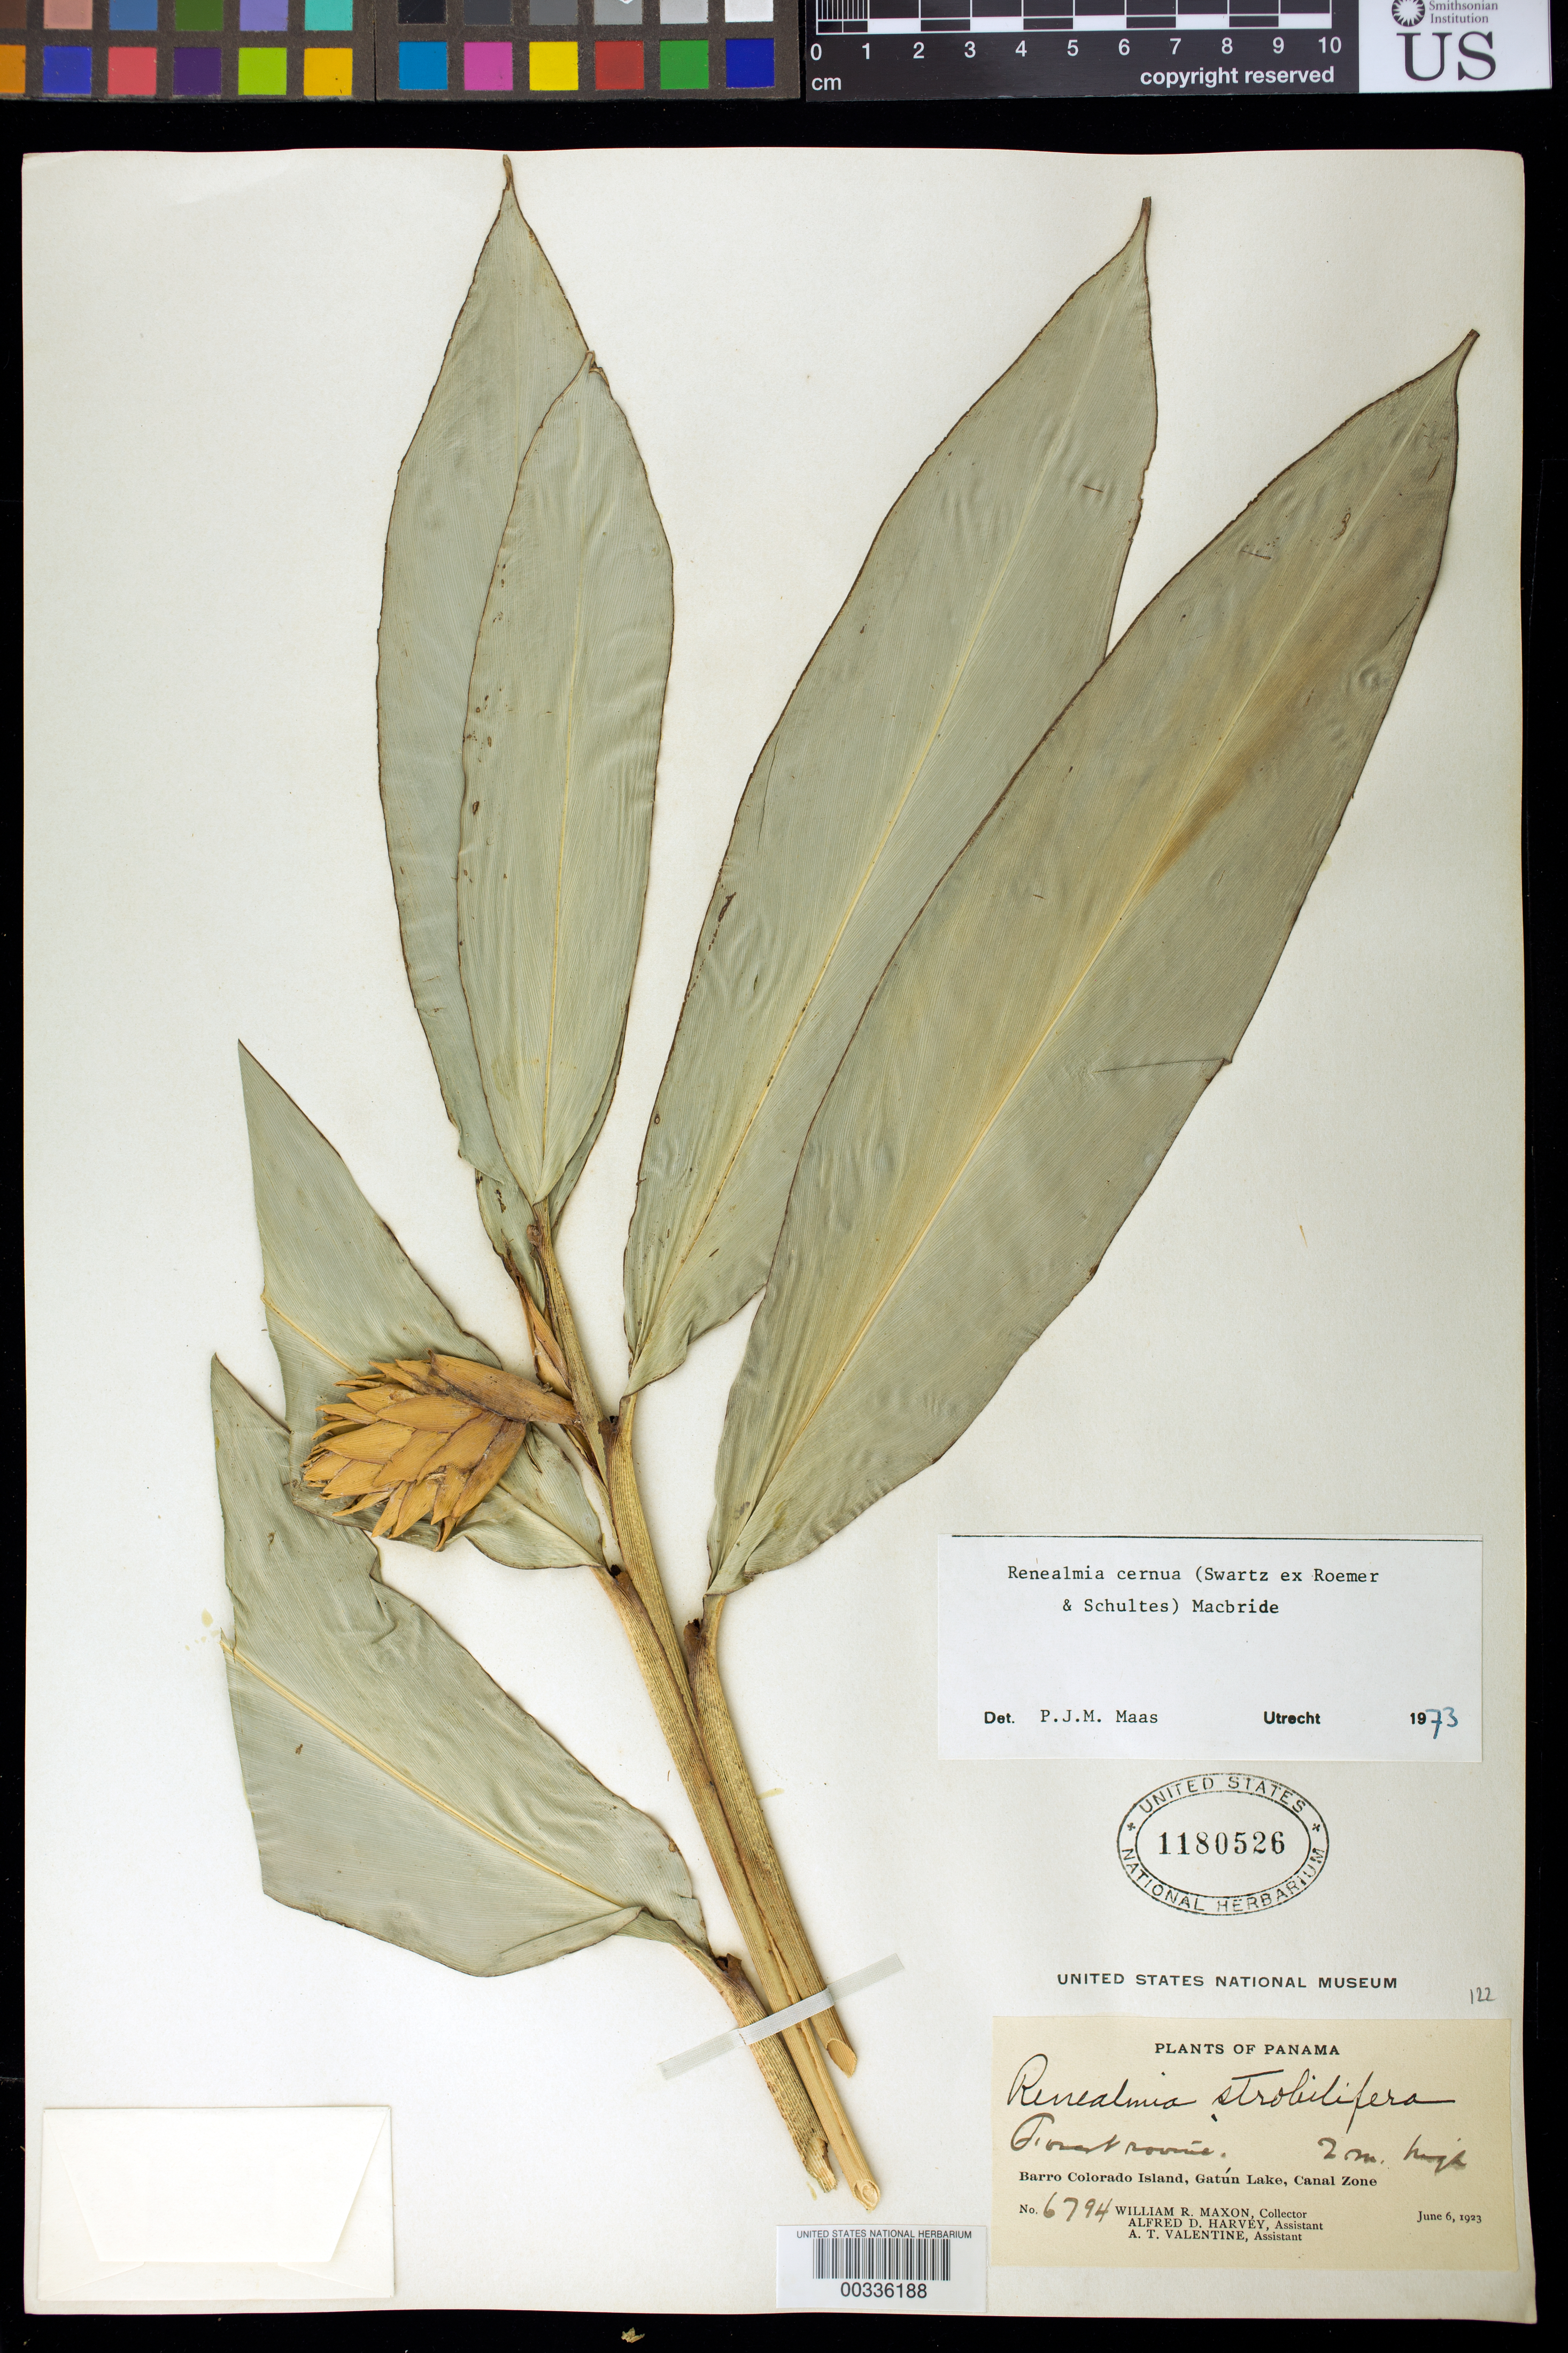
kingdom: Plantae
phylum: Tracheophyta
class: Liliopsida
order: Zingiberales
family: Zingiberaceae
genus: Renealmia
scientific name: Renealmia cernua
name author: (Sw. ex Roem. & Schult.) J.F. Macbr.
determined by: Maas, Paul J. M.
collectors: W. R. Maxon, A. D. Harvey & A. Valentine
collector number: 6794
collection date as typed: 06 Jun 1923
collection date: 1923-06-06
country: Panama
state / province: Panamá Oeste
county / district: Canal Zone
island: Barro Colorado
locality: Gatun Lake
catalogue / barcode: US 1180526